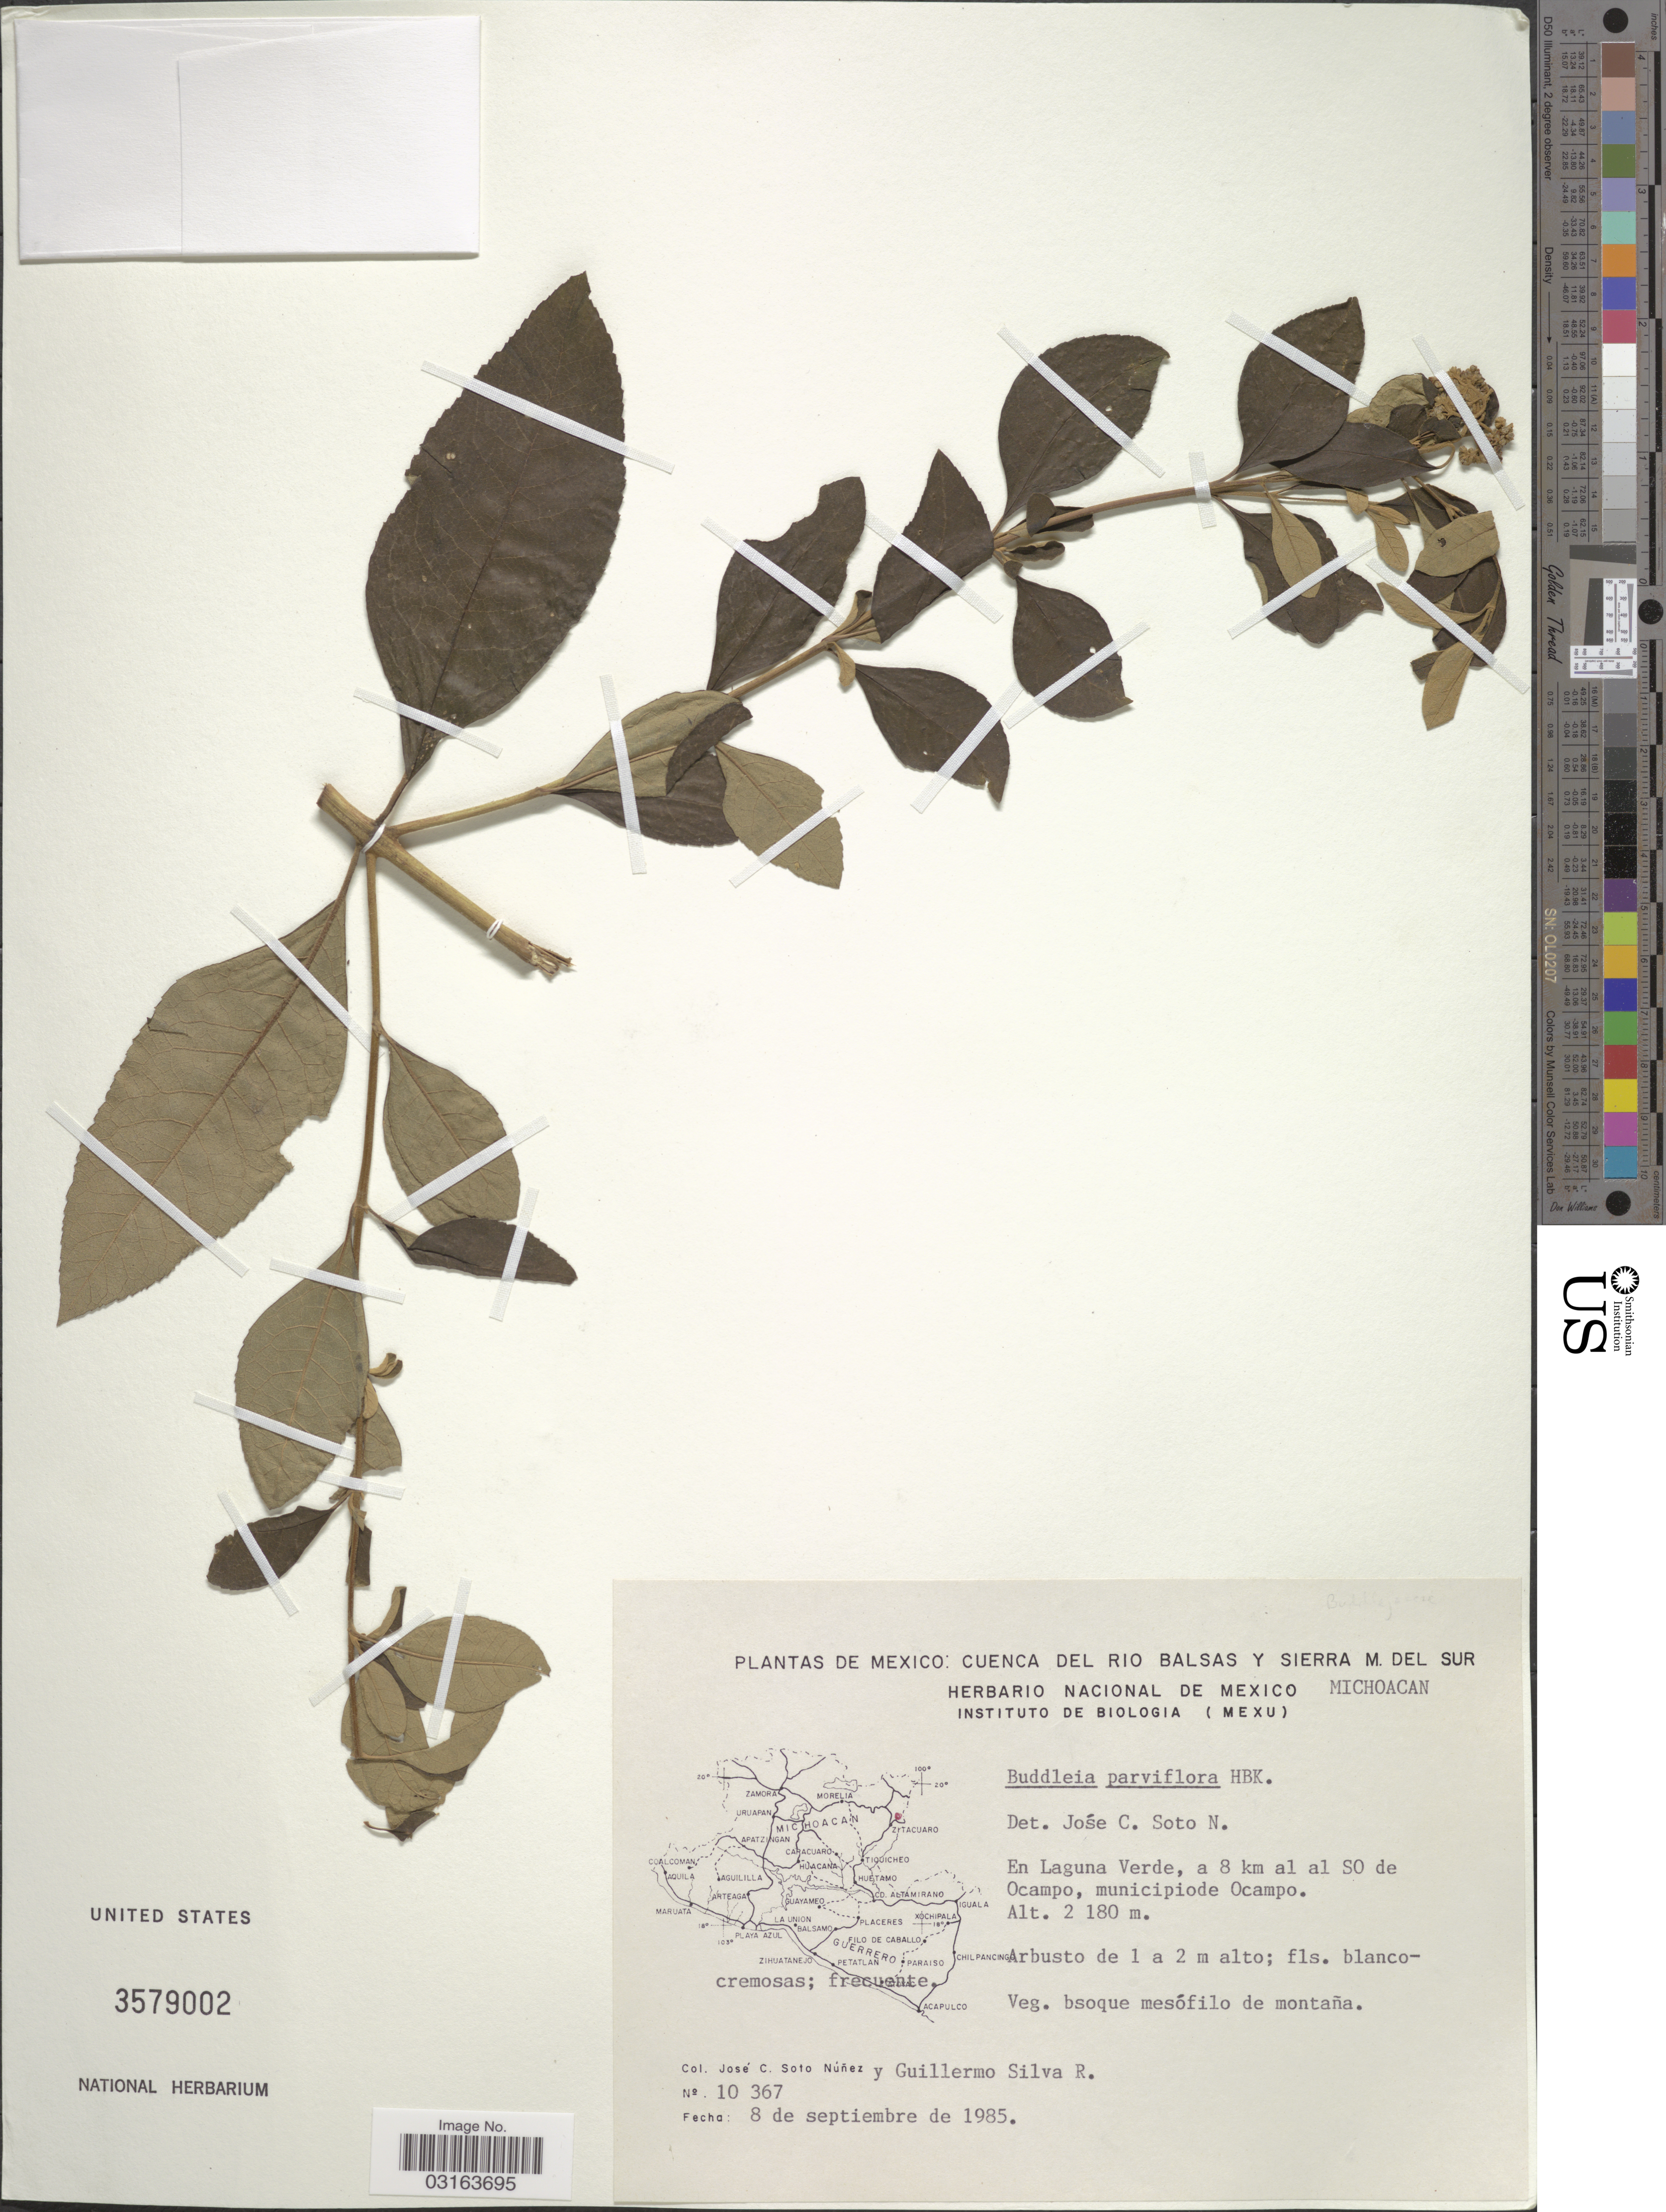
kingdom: Plantae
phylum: Tracheophyta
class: Magnoliopsida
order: Lamiales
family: Scrophulariaceae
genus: Buddleja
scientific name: Buddleja parviflora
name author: Kunth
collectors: J. Soto & G. Silva R.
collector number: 10367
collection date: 1985-09-08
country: Mexico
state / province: Michoacán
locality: En Laguna Verde, a km al SO de Ocampo, municipiode Ocampo.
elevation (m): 2180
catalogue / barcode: US 3579002